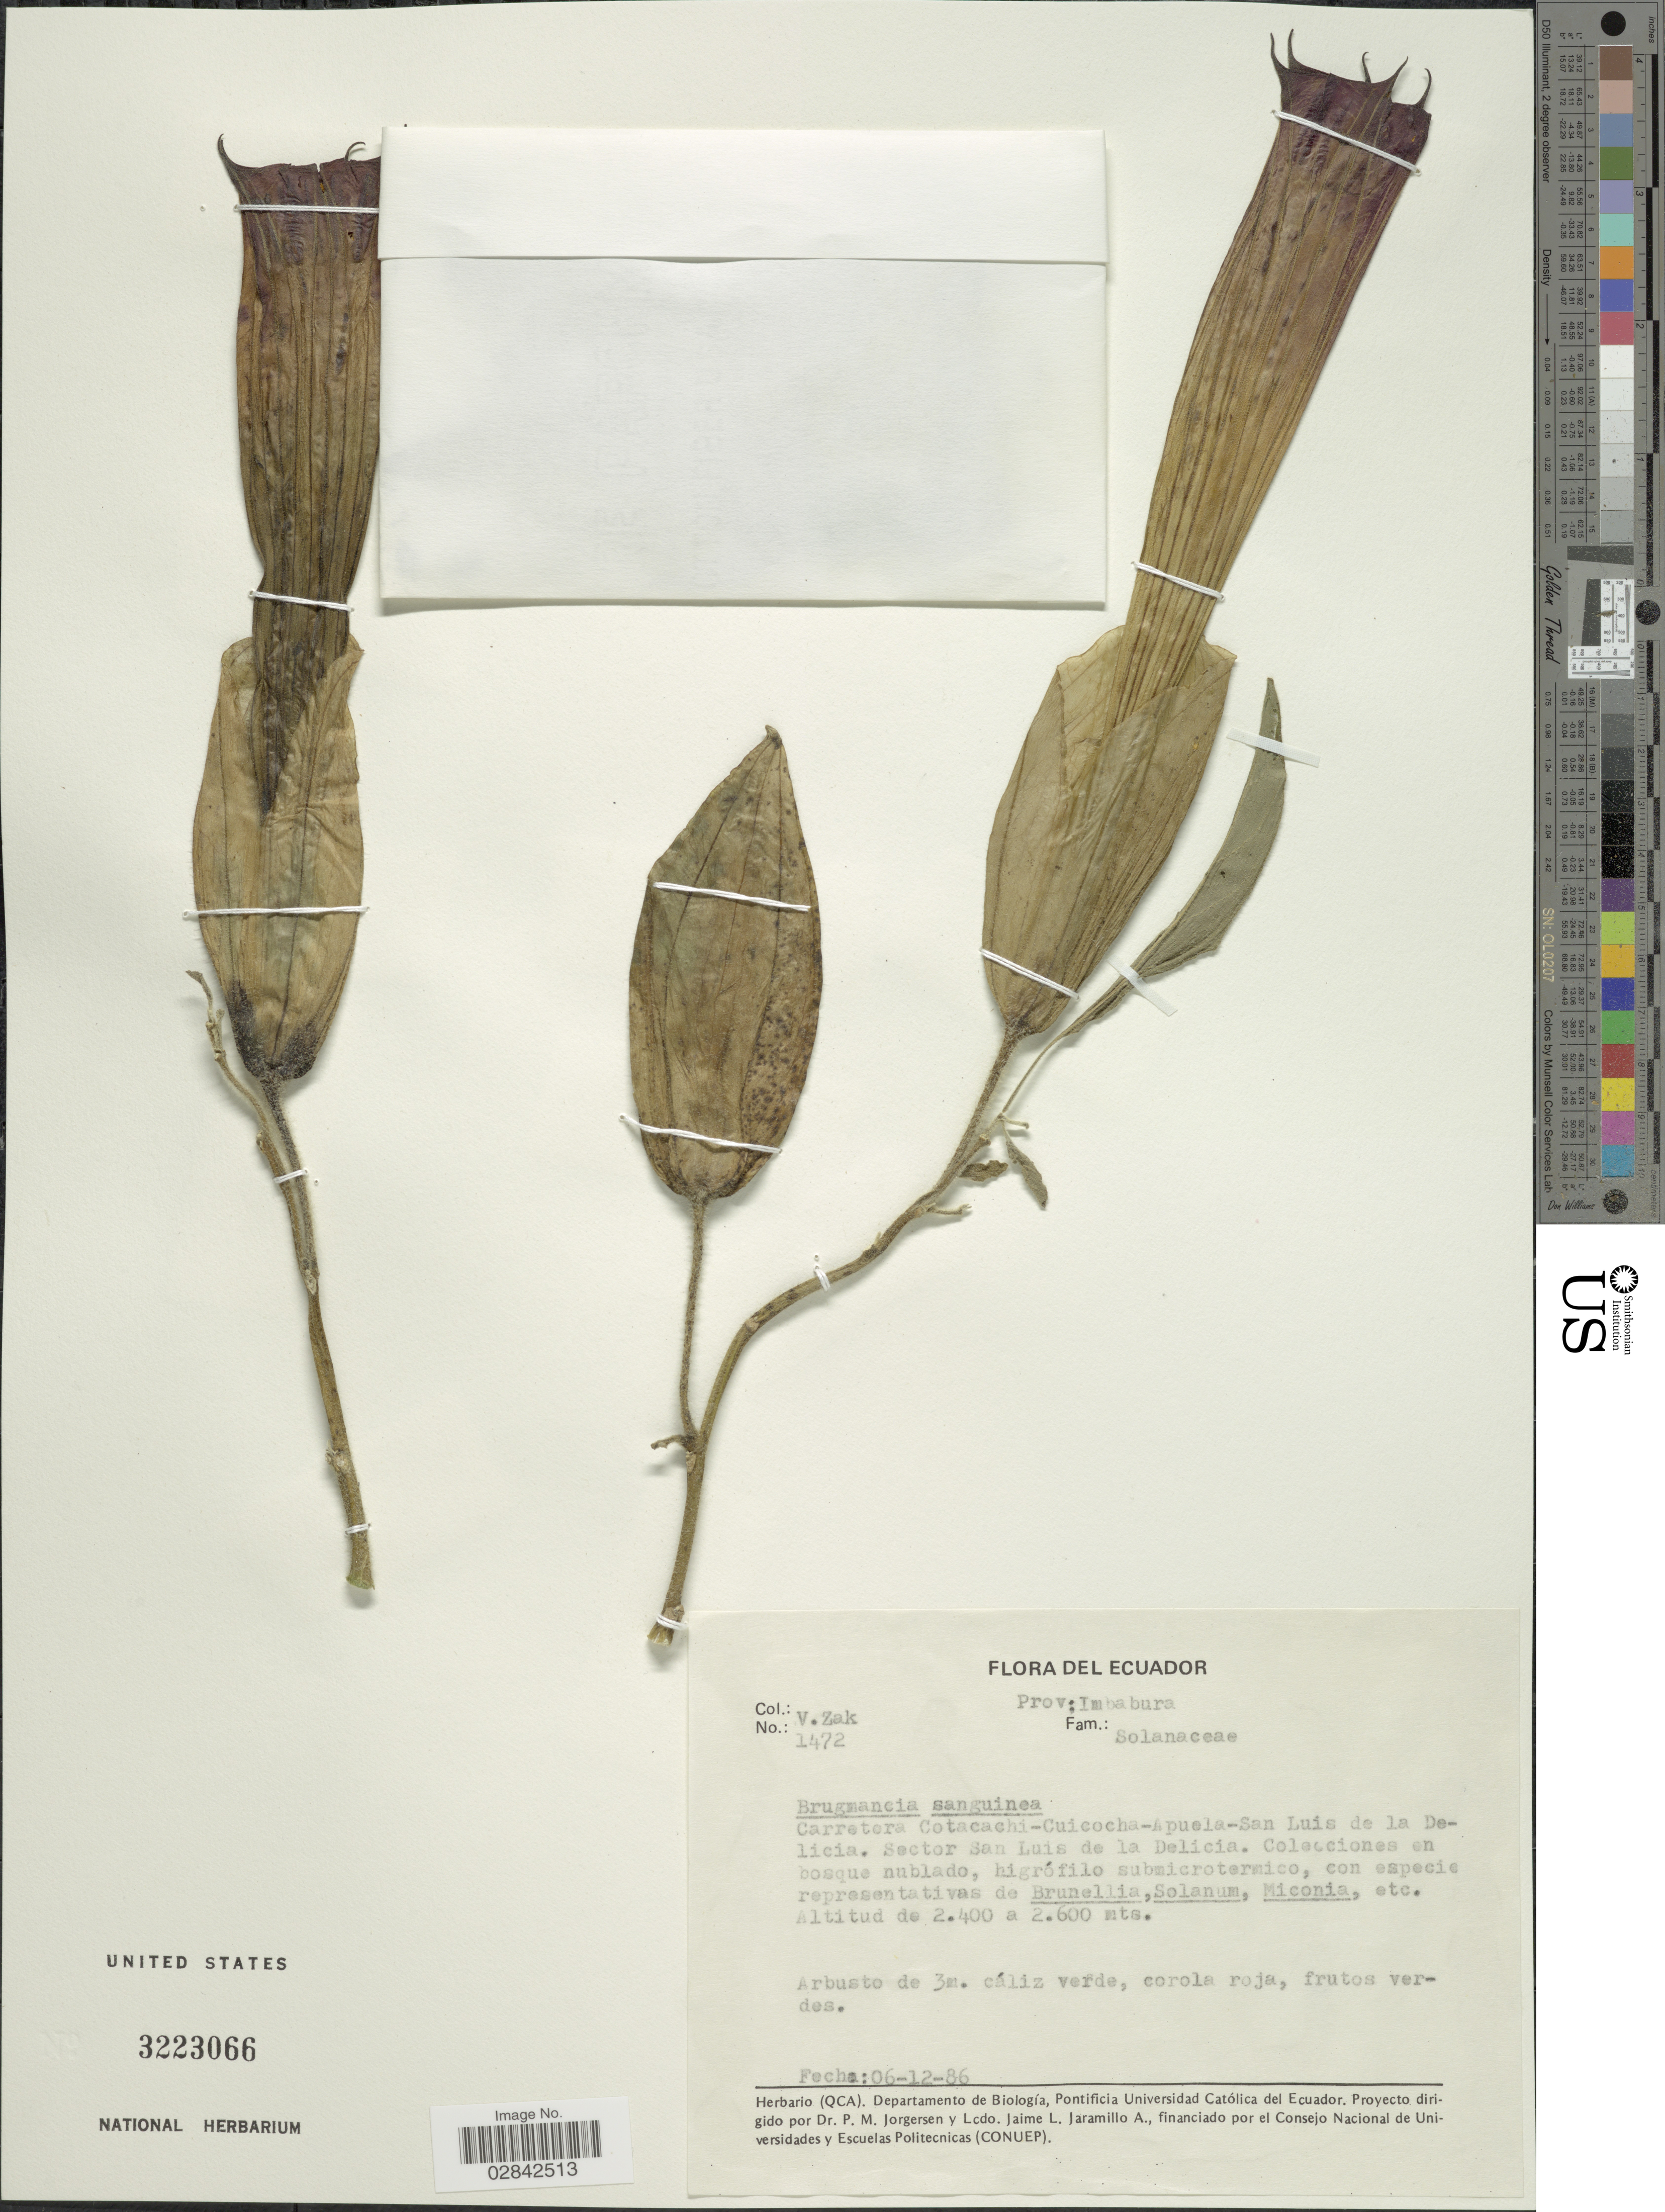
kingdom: Plantae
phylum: Tracheophyta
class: Magnoliopsida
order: Solanales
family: Solanaceae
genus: Brugmansia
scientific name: Brugmansia sanguinea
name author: (Ruiz & Pav.) D. Don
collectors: V. Zak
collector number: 1472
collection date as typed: Transcribed d/m/y: 6/12/86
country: Ecuador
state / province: Imbabura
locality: Carretera Cotacachi-Cuicocha-Apuela-San Luis de la Delicia. Sector San Luis de la Delicia.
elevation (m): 2400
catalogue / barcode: US 3223066